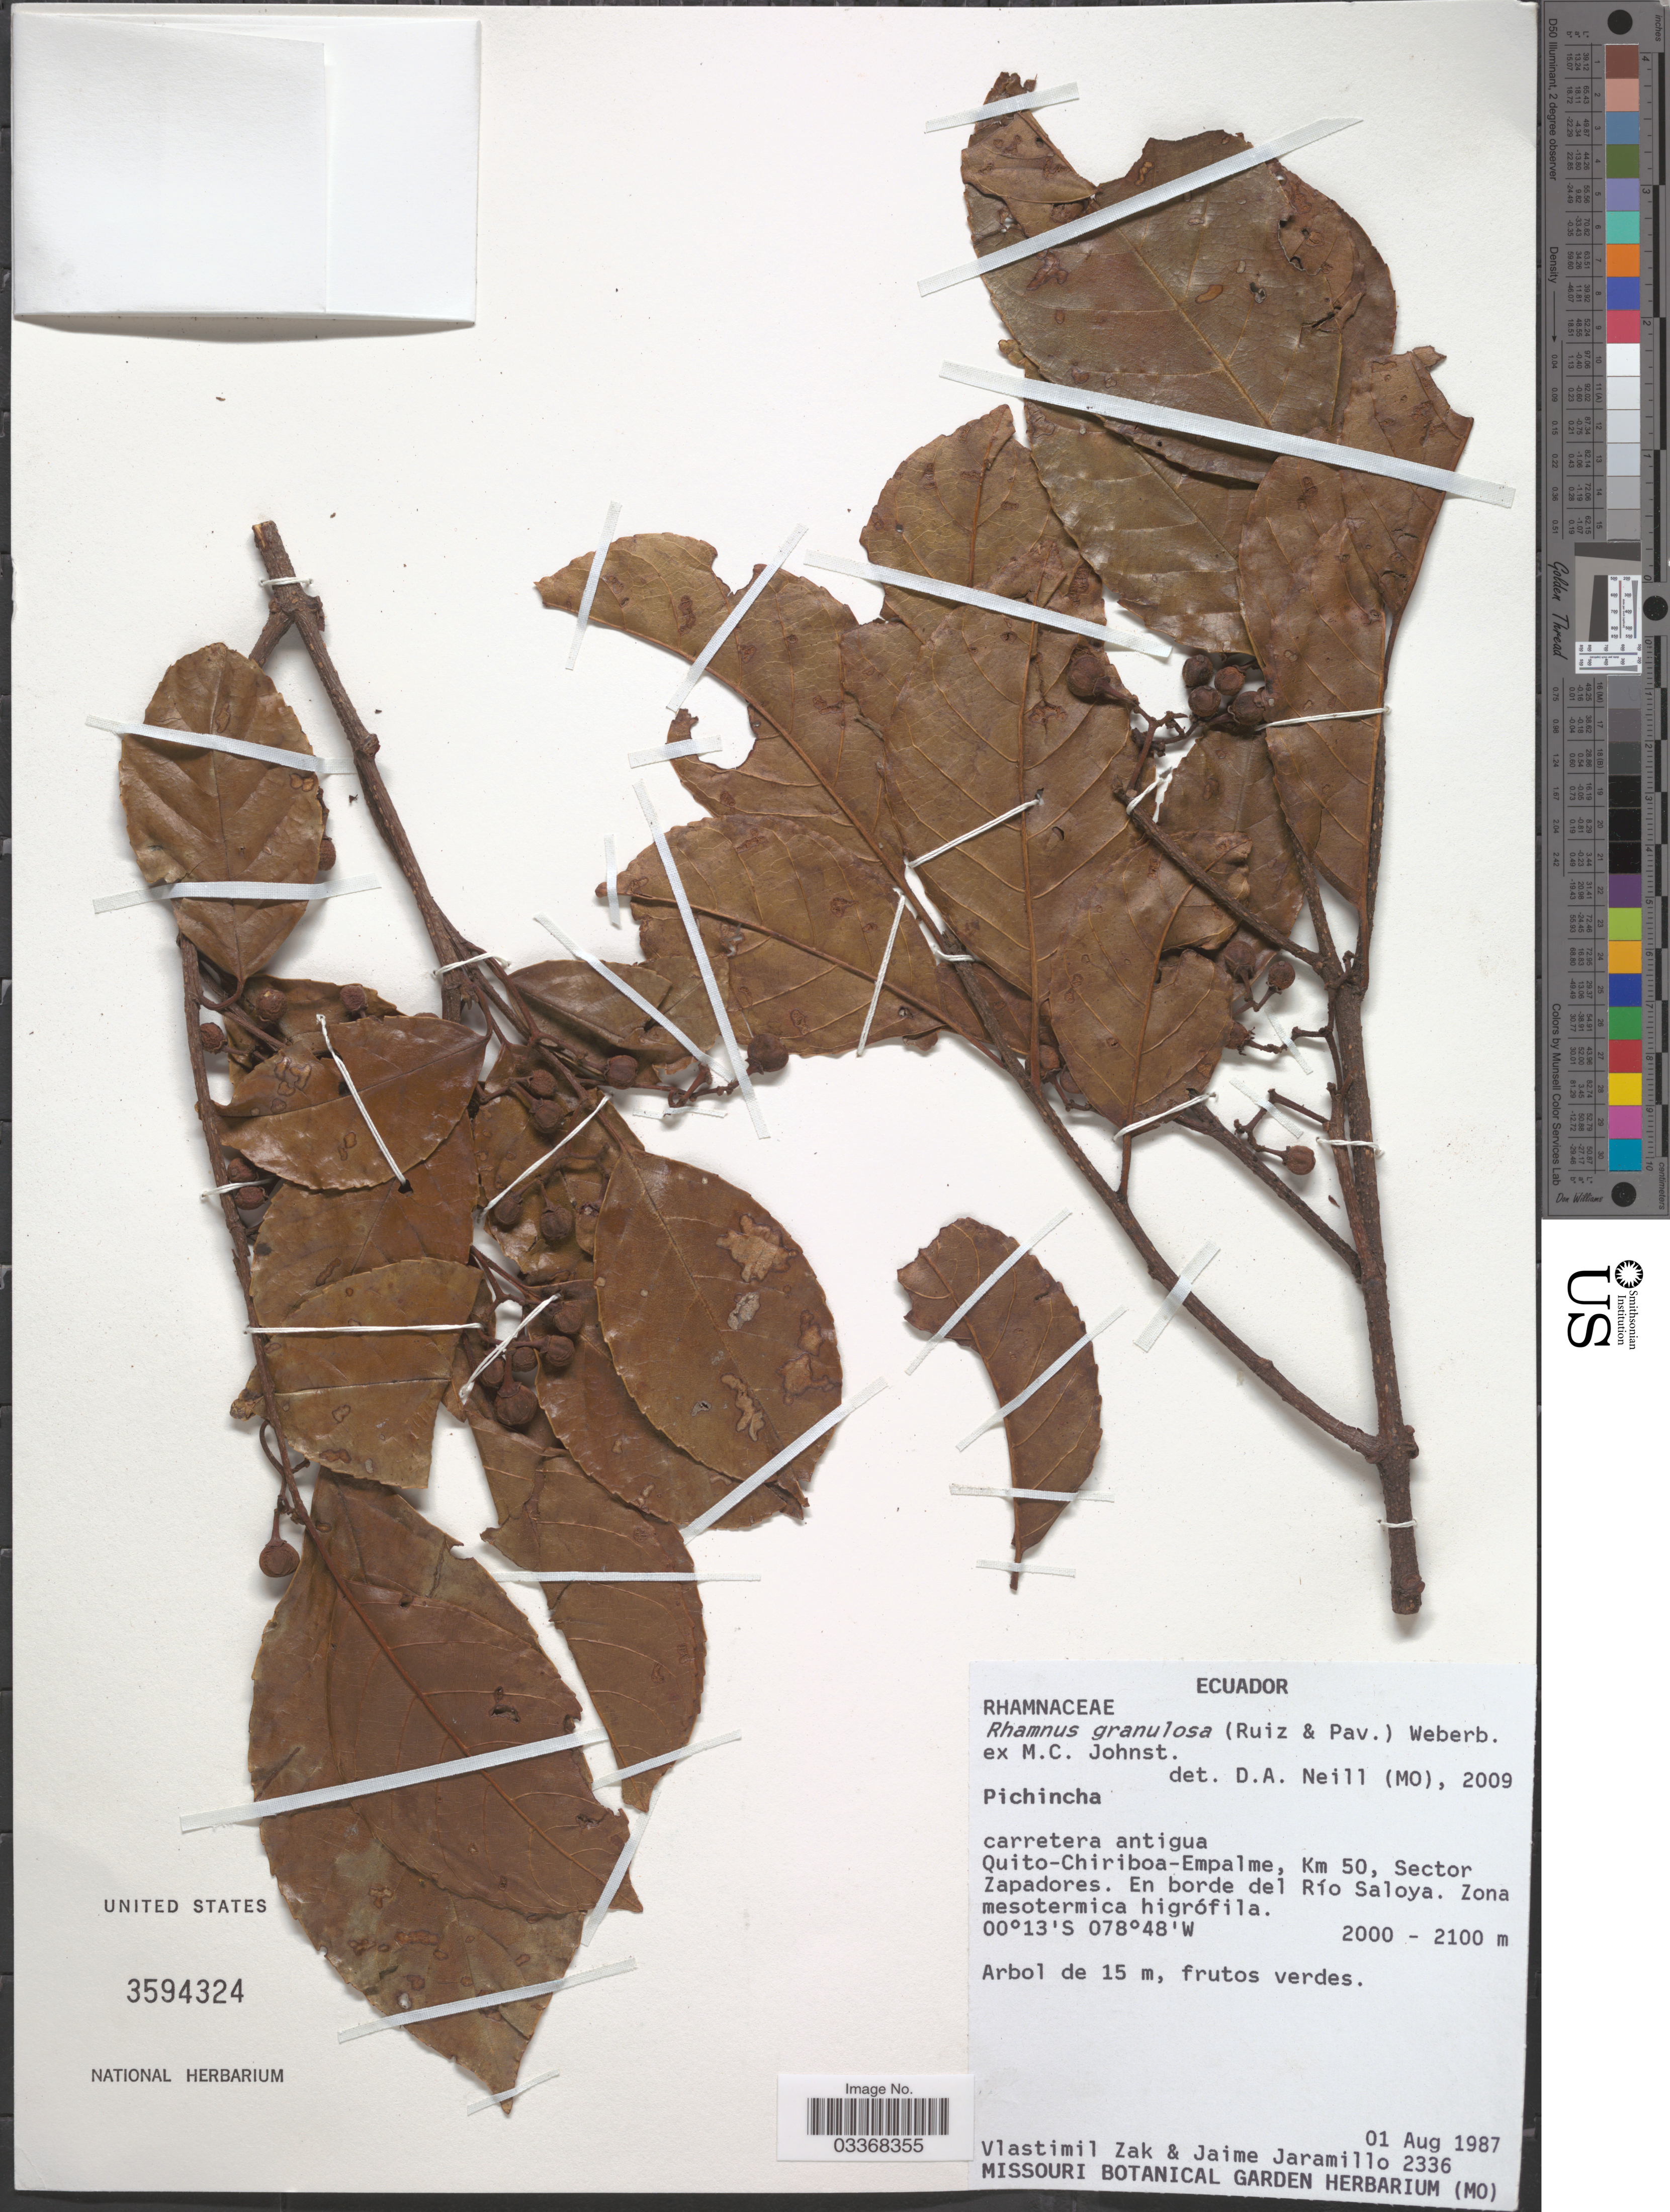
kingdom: Plantae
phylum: Tracheophyta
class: Magnoliopsida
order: Rosales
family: Rhamnaceae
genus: Frangula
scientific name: Frangula granulosa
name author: (Ruiz & Pav.) Grubov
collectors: V. Zak & J. Jaramillo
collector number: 2336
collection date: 1987-08-01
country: Ecuador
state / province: Pichincha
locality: Carretera antigua. Quito-Chiriboa-Empalme, Km 50, Sector Zapadores. En borde del Río Saloya.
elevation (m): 2000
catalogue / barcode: US 3594324